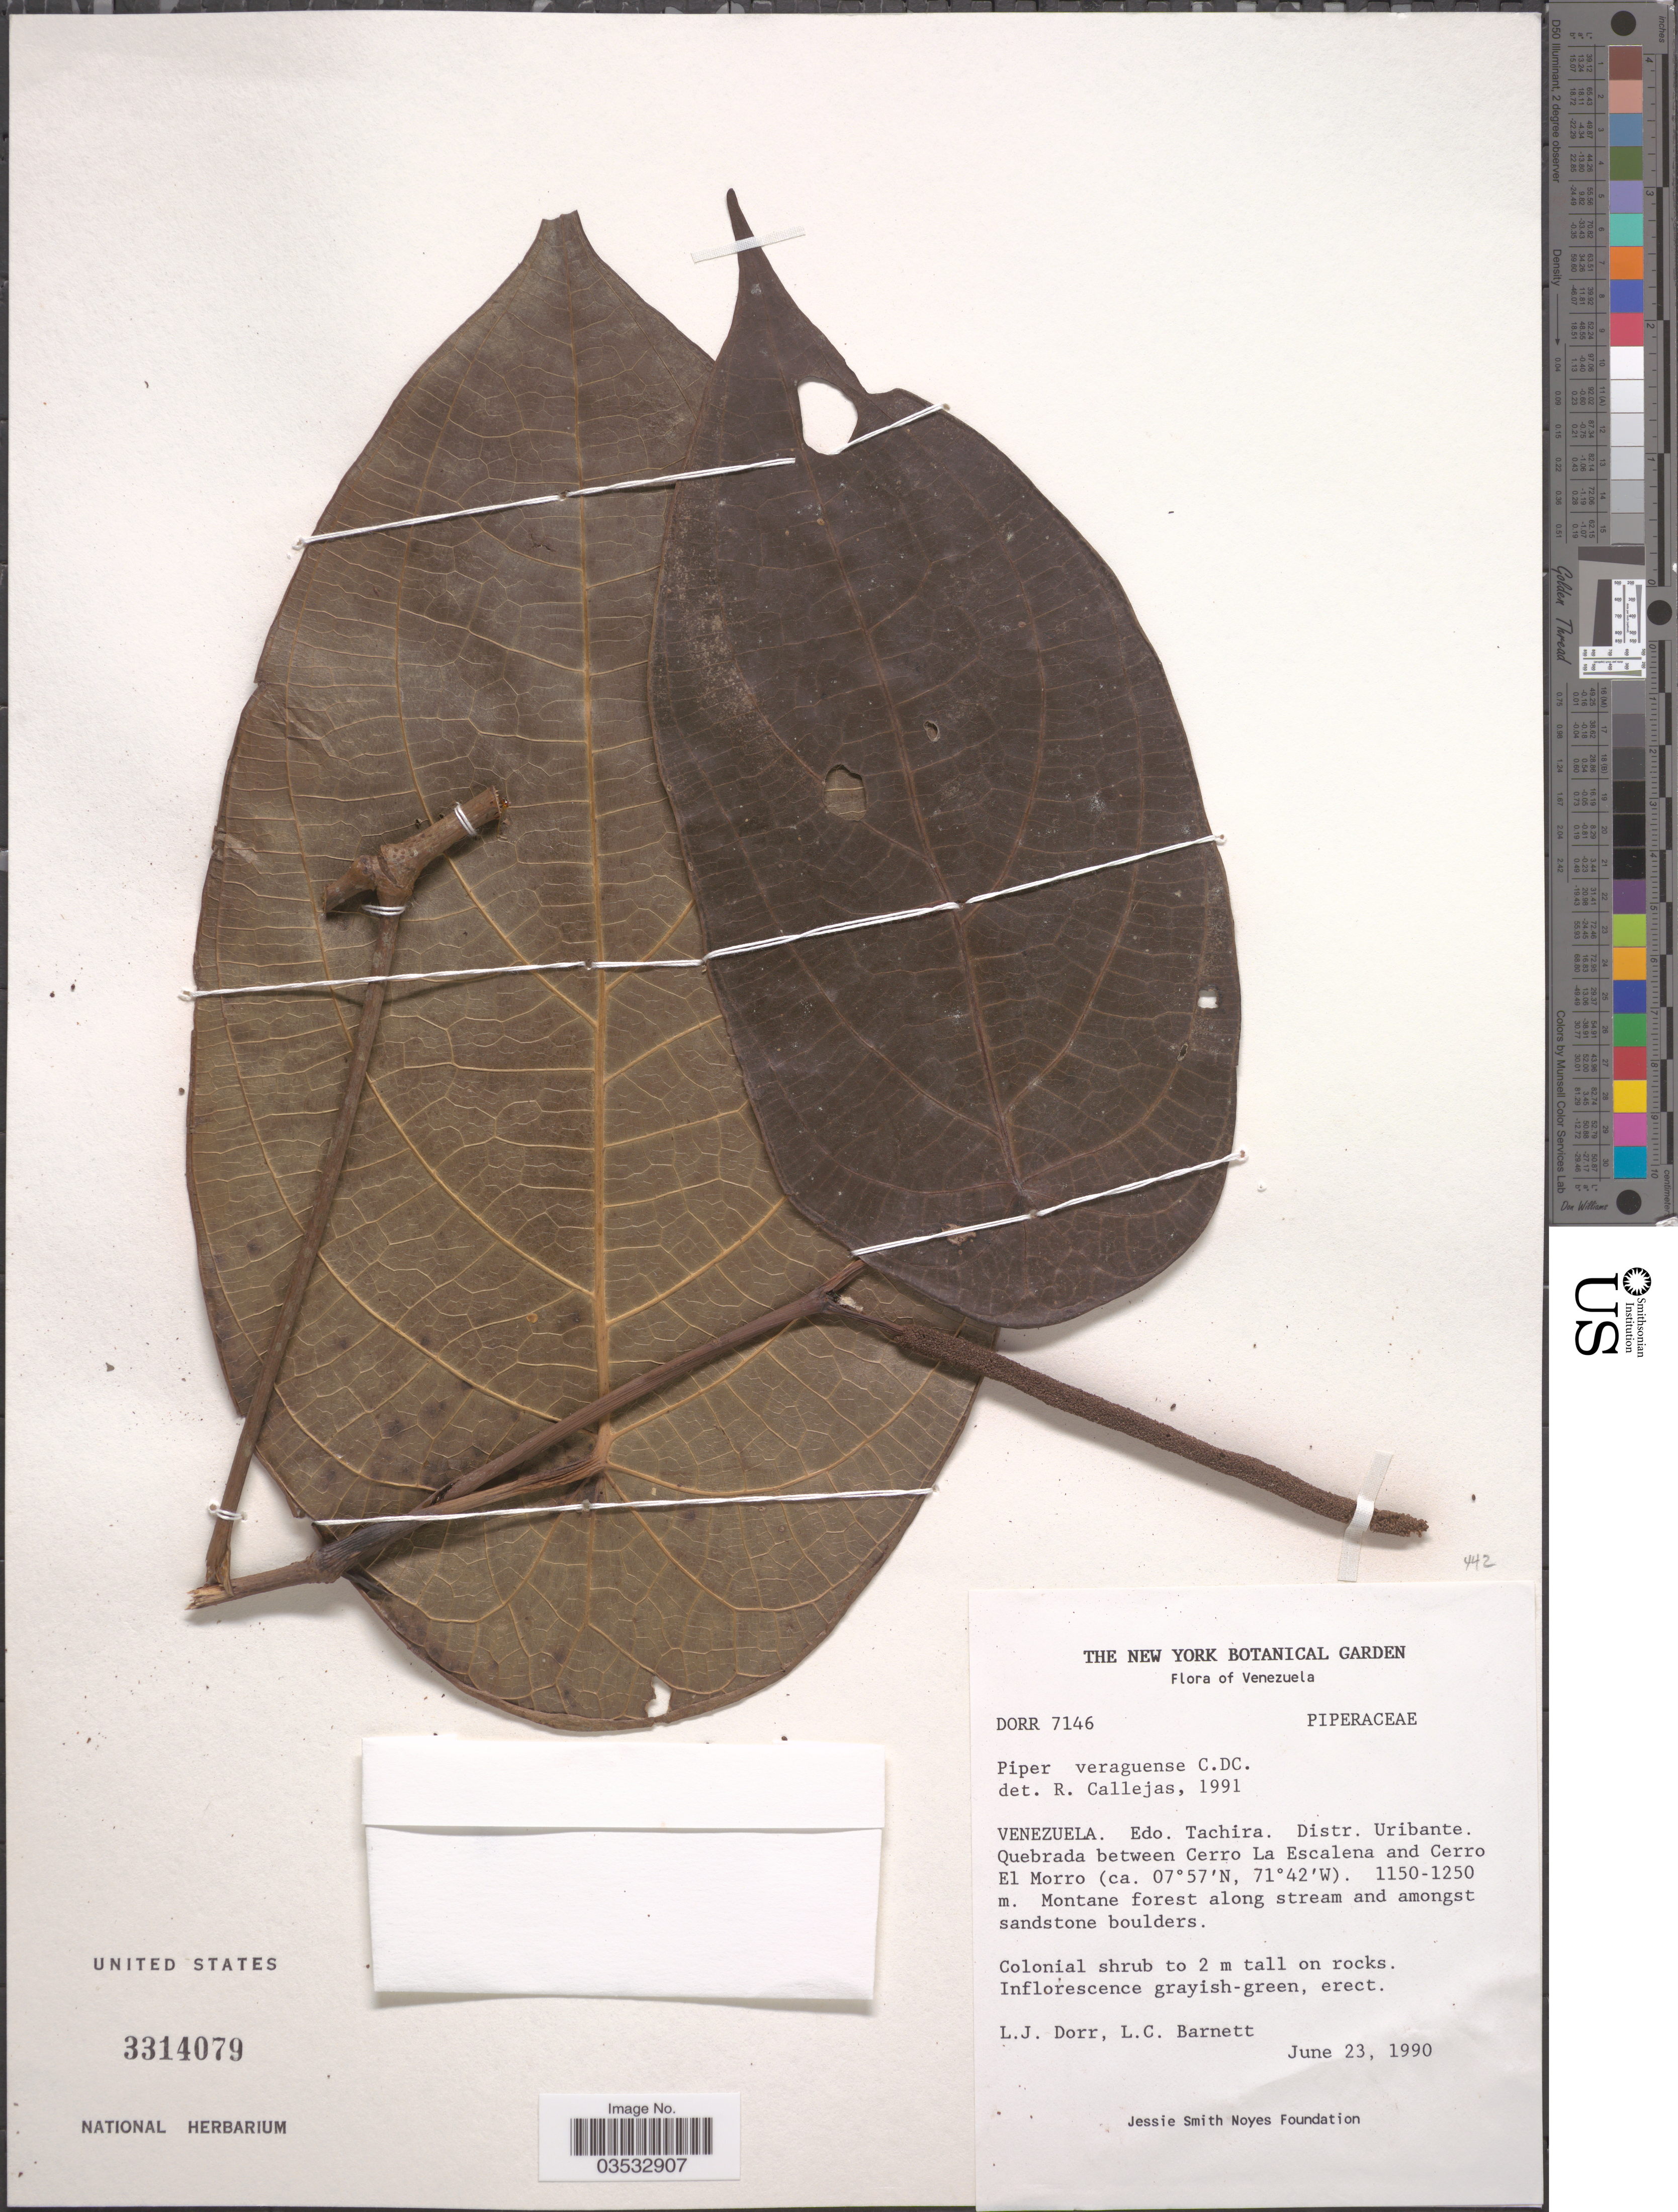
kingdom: Plantae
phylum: Tracheophyta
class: Magnoliopsida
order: Piperales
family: Piperaceae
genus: Piper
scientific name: Piper veraguense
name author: C. DC.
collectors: L. J. Dorr & L. C. Barnett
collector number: Dorr7146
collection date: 1990-06-23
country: Venezuela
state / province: Táchira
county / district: Uribante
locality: Quebrada between Cerro La Escalena and Cerro El Morro.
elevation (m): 1150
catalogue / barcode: US 3314079